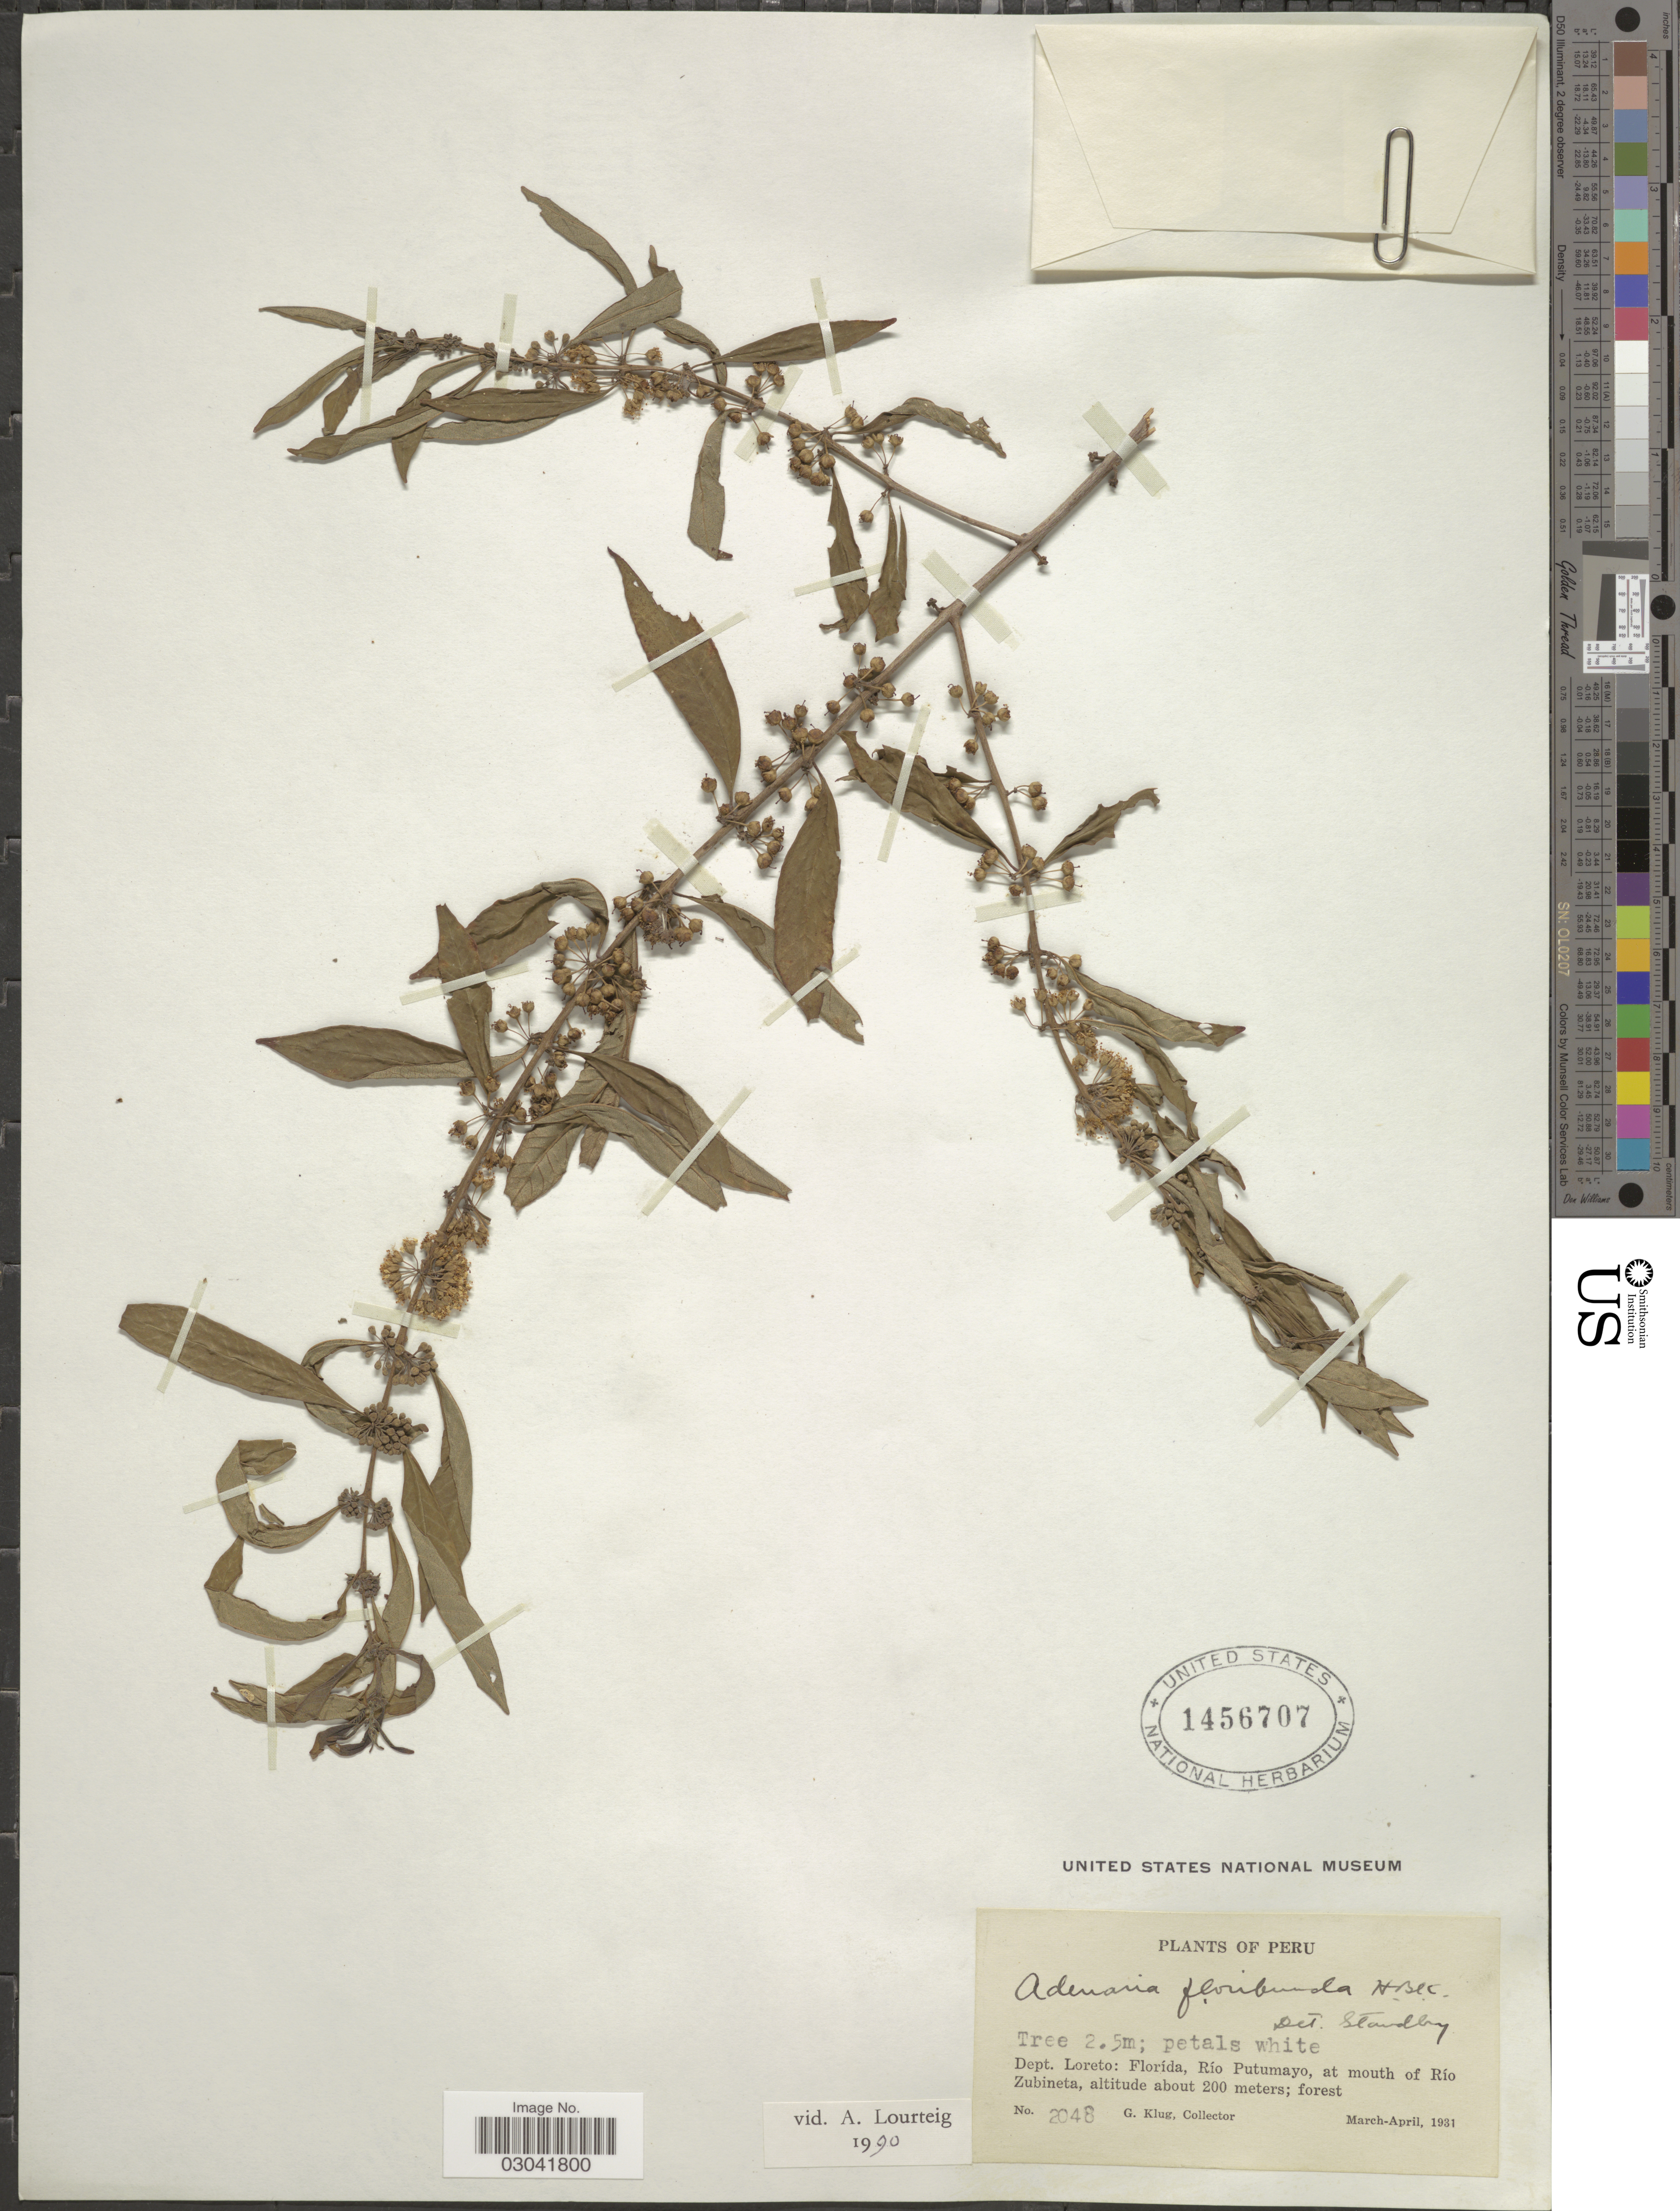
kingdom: Plantae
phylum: Tracheophyta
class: Magnoliopsida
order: Myrtales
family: Lythraceae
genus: Adenaria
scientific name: Adenaria floribunda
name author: Kunth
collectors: G. Klug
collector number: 2048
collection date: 1931-03/1931-04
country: Peru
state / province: Loreto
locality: Dept. Loreto: Florída, Río Putumayo, at mouth of Río Zubineta.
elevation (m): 200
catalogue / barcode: US 1456707